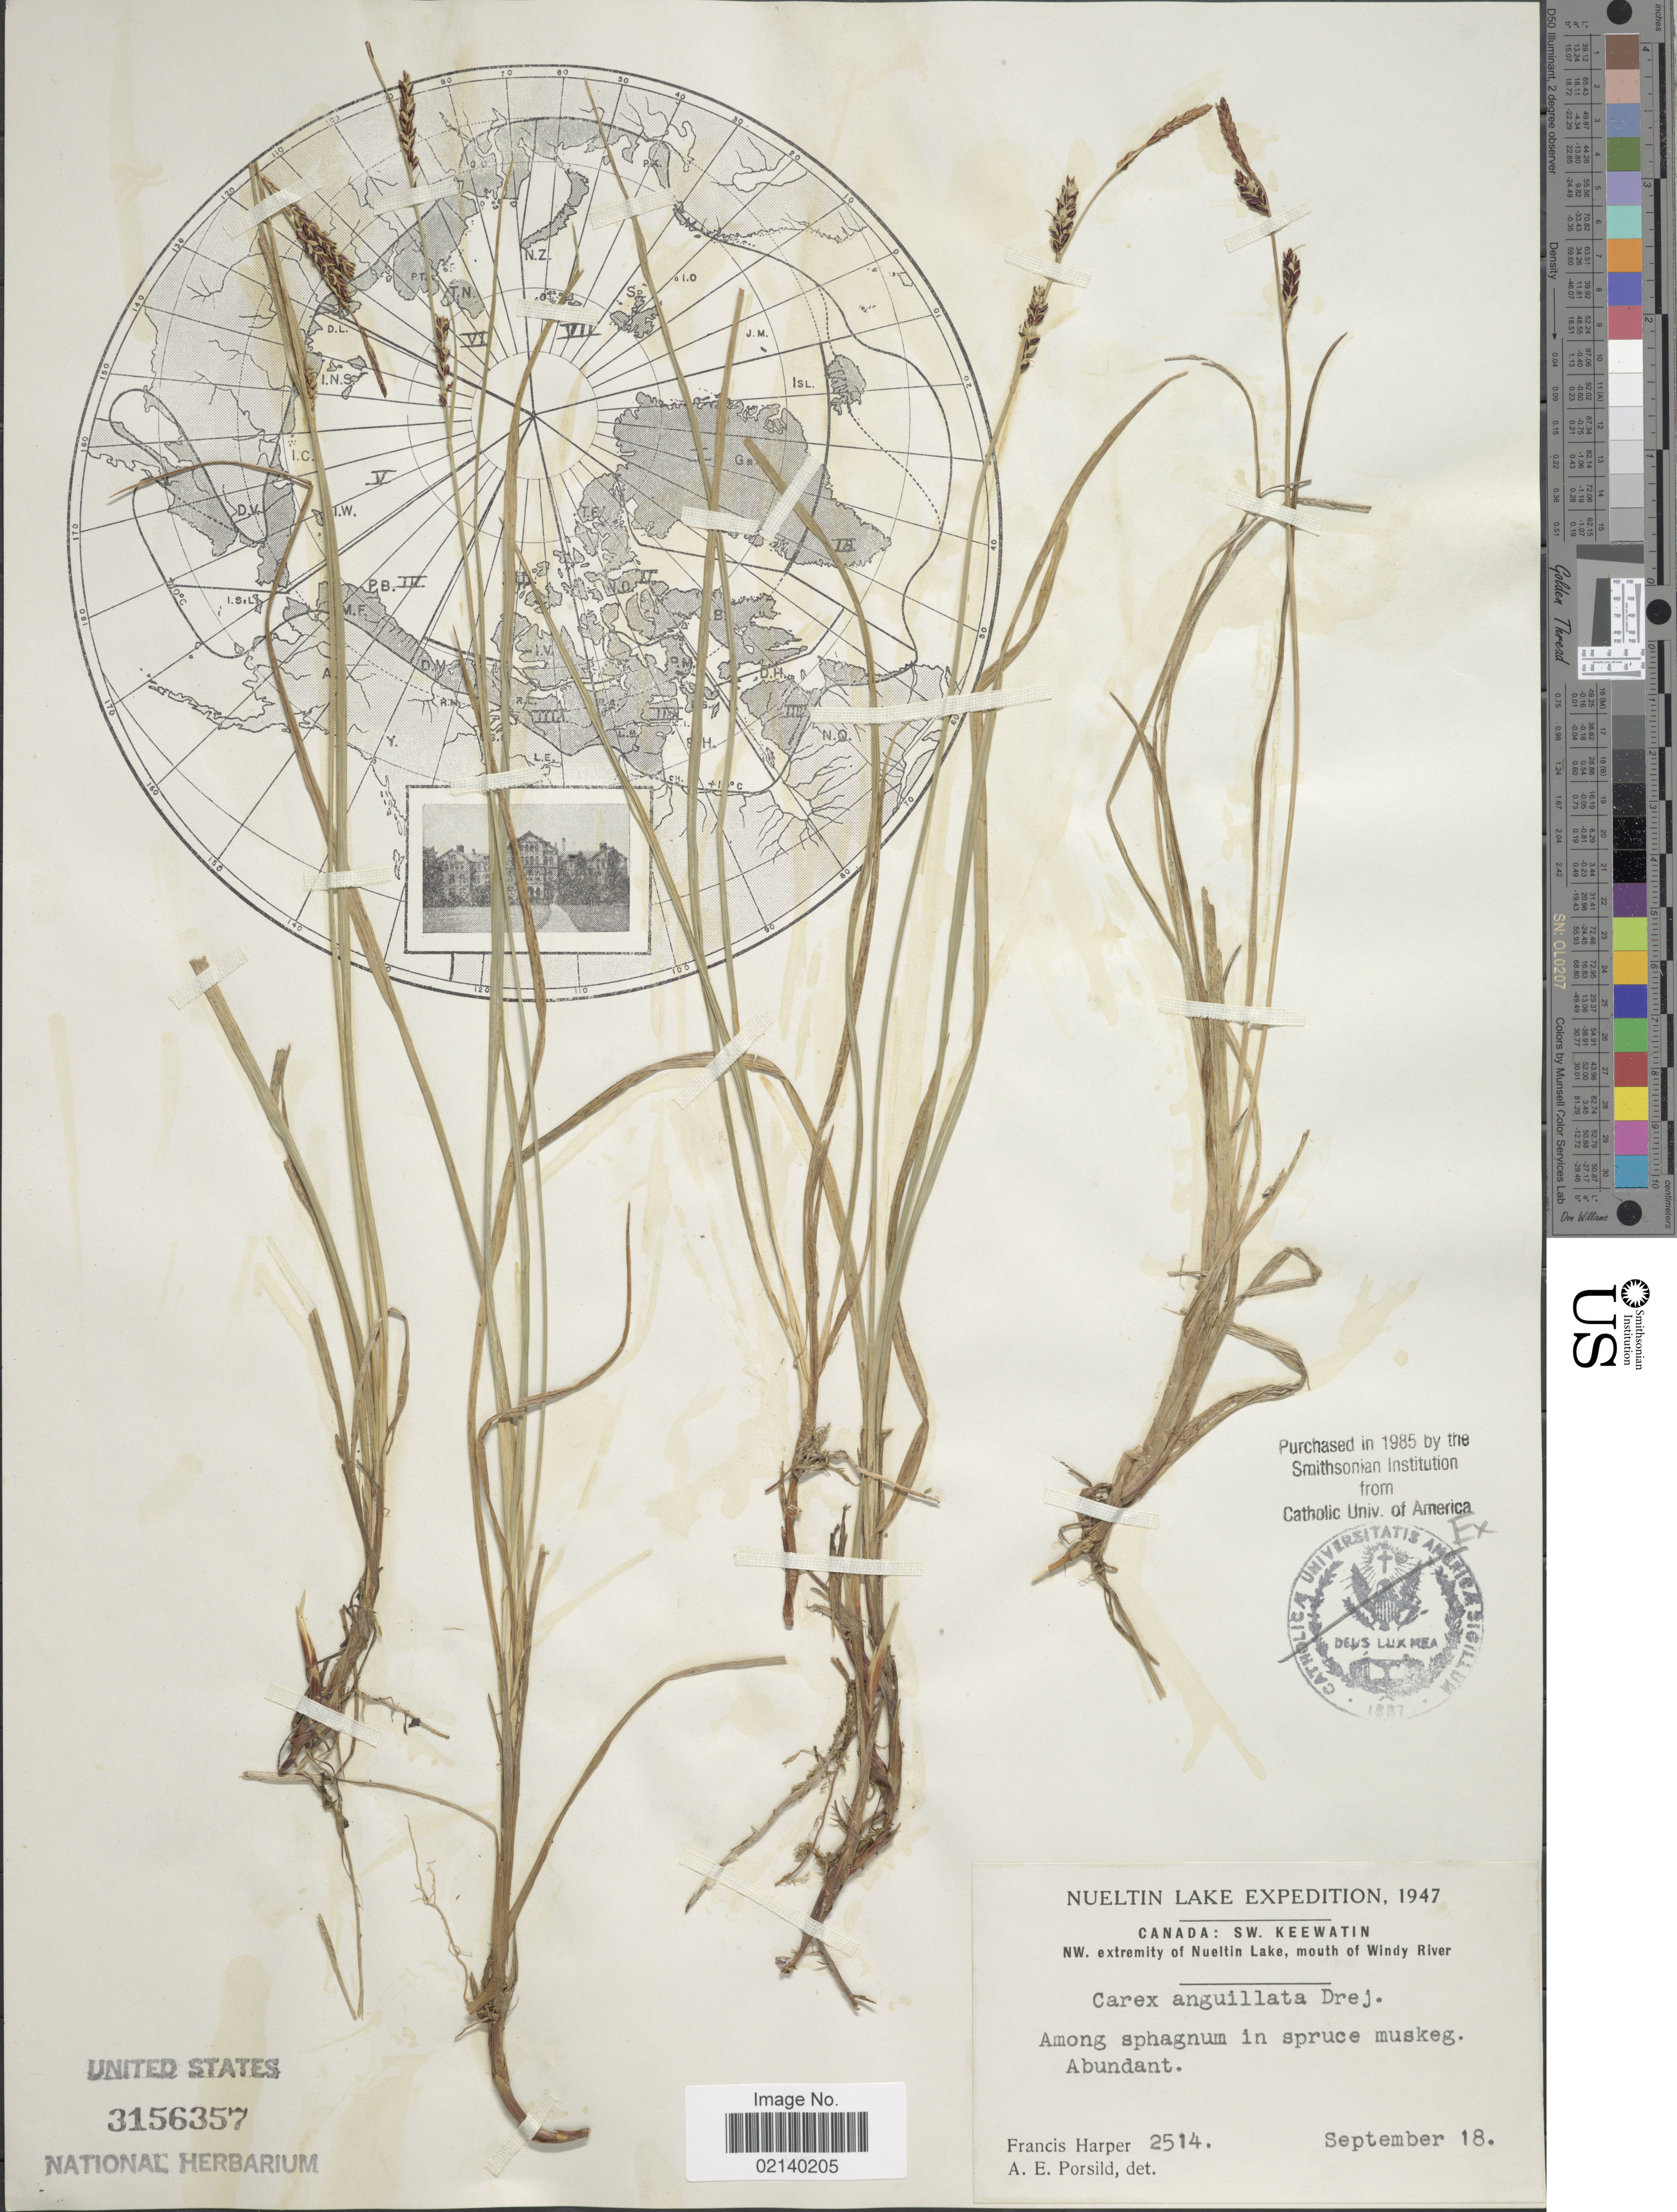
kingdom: Plantae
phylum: Tracheophyta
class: Liliopsida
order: Poales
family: Cyperaceae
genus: Carex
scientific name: Carex sp.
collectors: F. Harper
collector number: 2514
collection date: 1947-09-18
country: Canada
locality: Nueltin Lake. SW Keewatin, NW. extremity of Nueltin Lake, mouth of Windy River.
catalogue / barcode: US 3156357